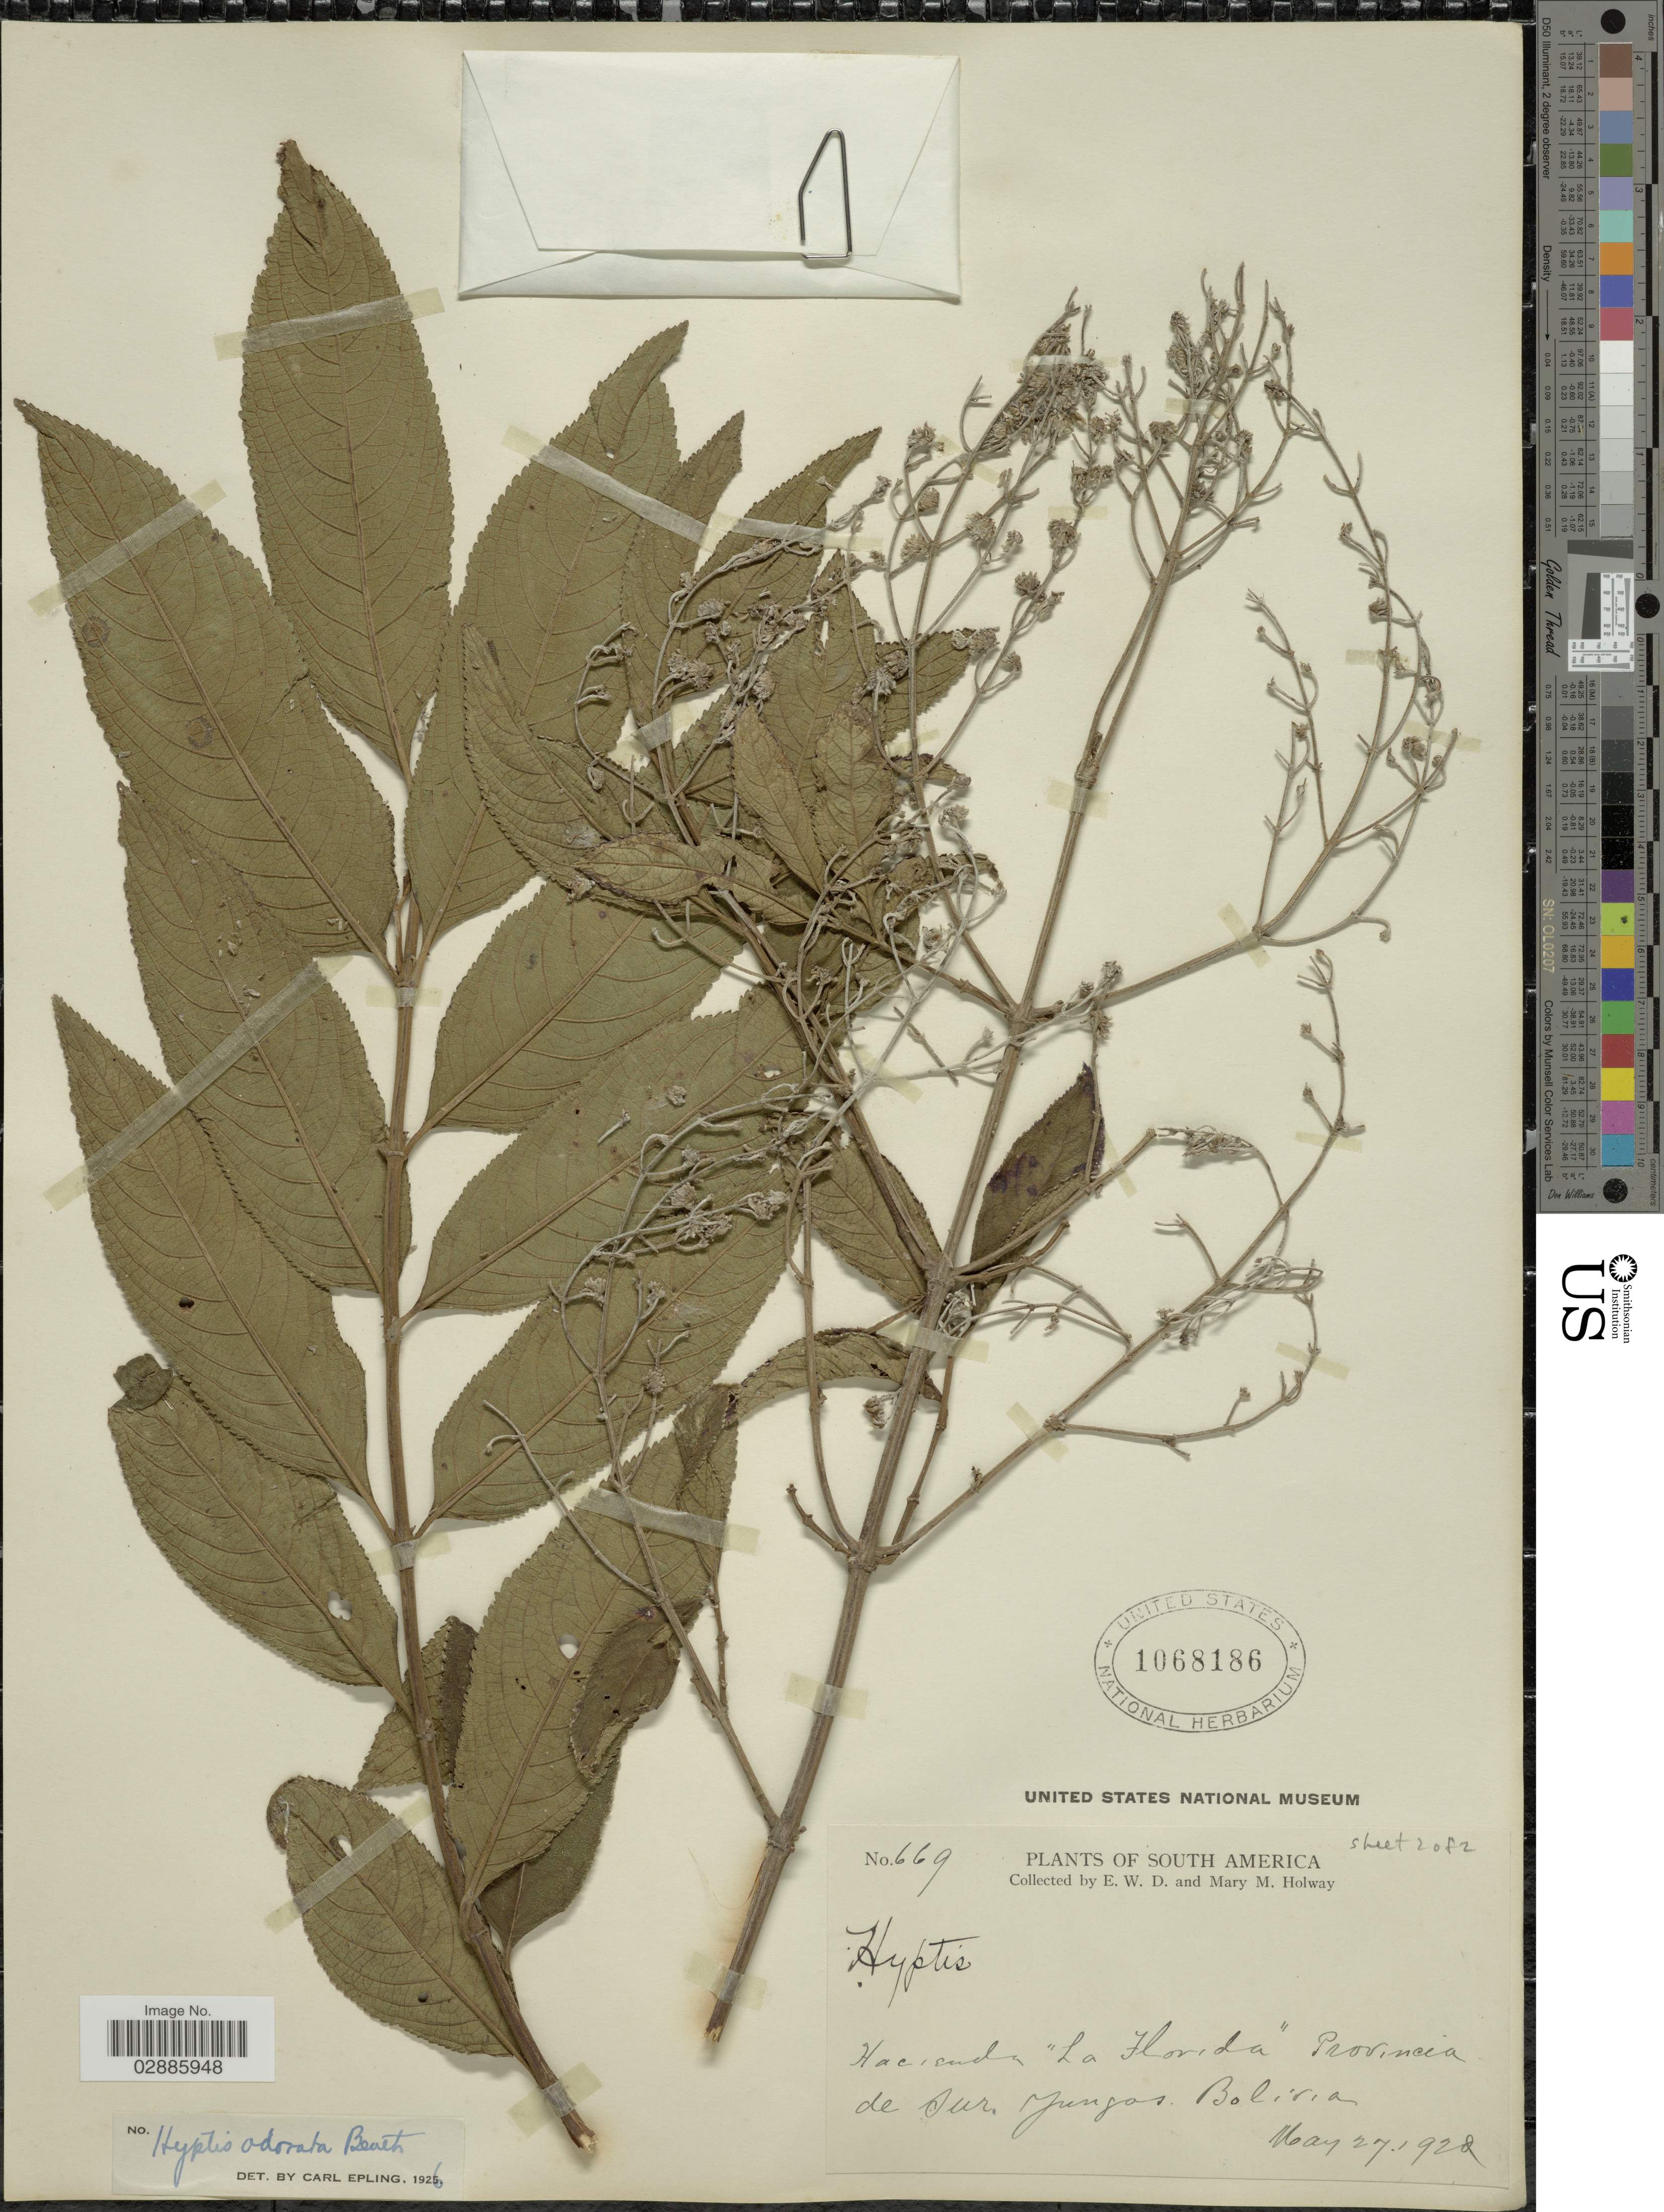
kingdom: Plantae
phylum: Tracheophyta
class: Magnoliopsida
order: Lamiales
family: Lamiaceae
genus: Hyptis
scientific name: Hyptis odorata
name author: Benth.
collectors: E. W. D. Holway & M. M. Holway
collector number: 669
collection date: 1920-05-27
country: Bolivia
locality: Hacienda "La Florida" Provincia de Sur Yungas.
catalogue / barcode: US 1068186